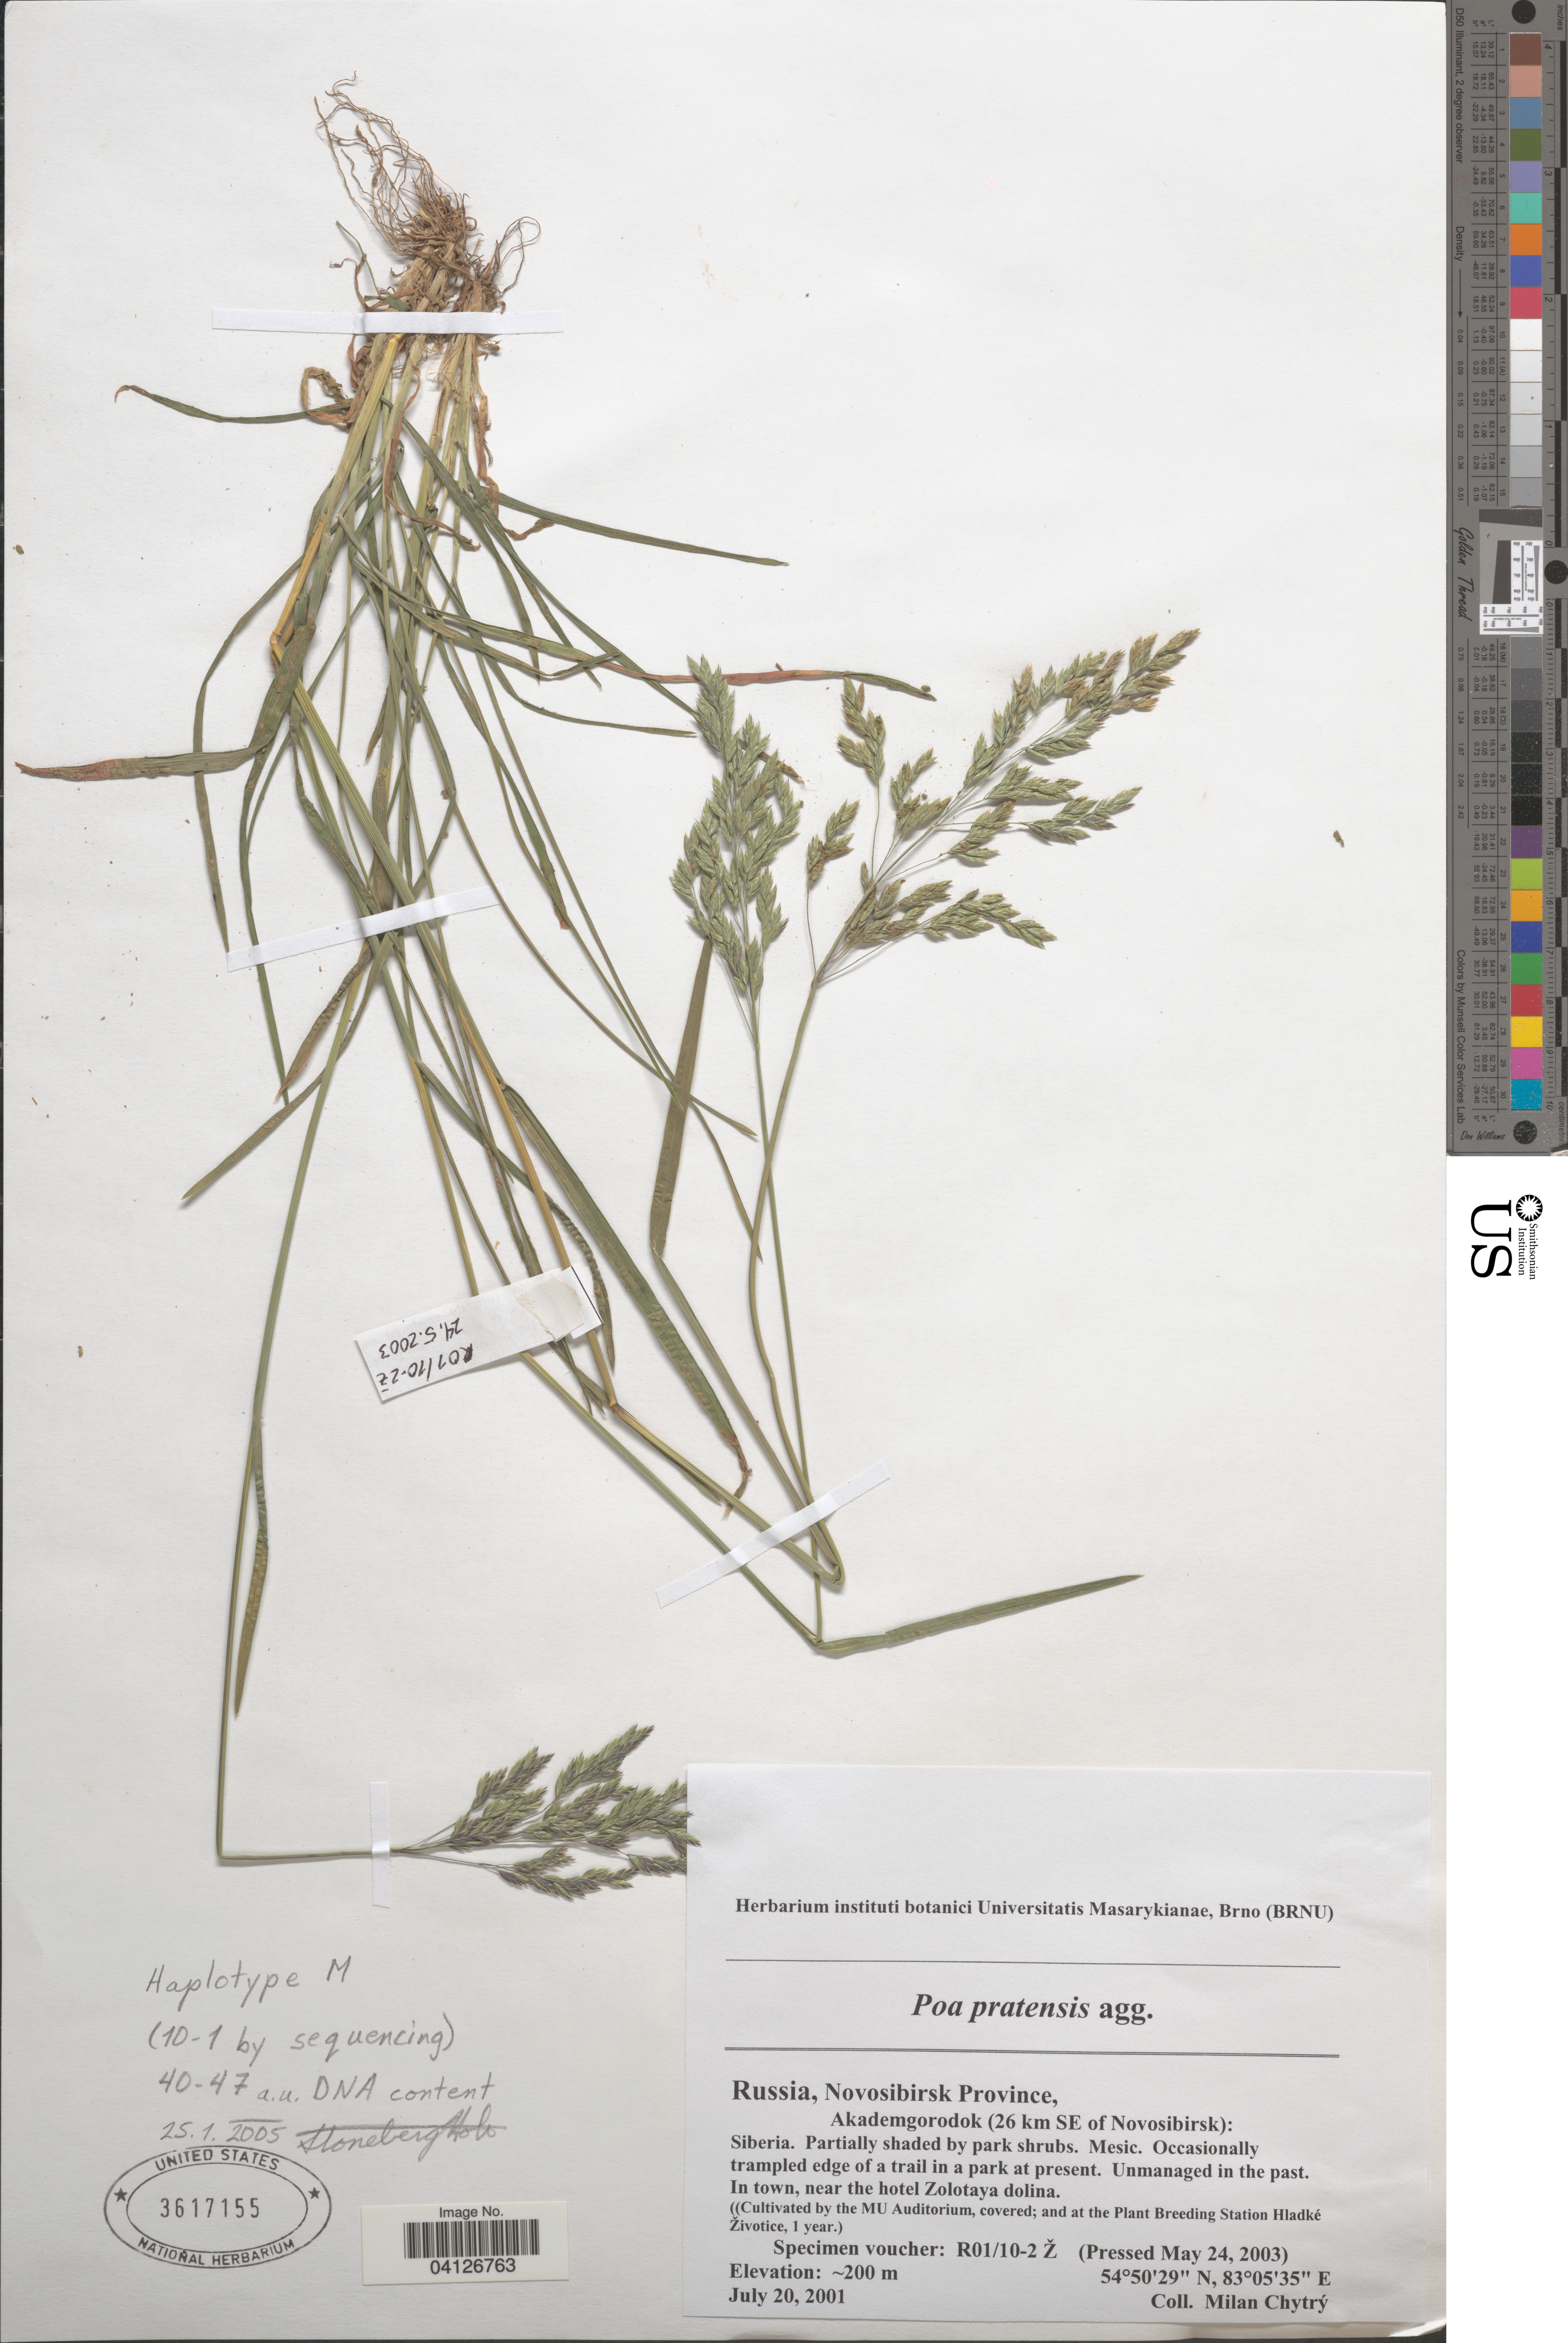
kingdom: Plantae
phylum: Tracheophyta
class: Liliopsida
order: Poales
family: Poaceae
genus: Poa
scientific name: Poa pratensis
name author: L.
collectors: Ex herb. instituti botanici Universitatis Masarykianae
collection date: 2003-05-24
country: Czechia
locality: (Cultivated by the MU Auditorium, covered; and at the Plant Breeding Station Hladké Životice, 1 year.).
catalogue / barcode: US 3617155